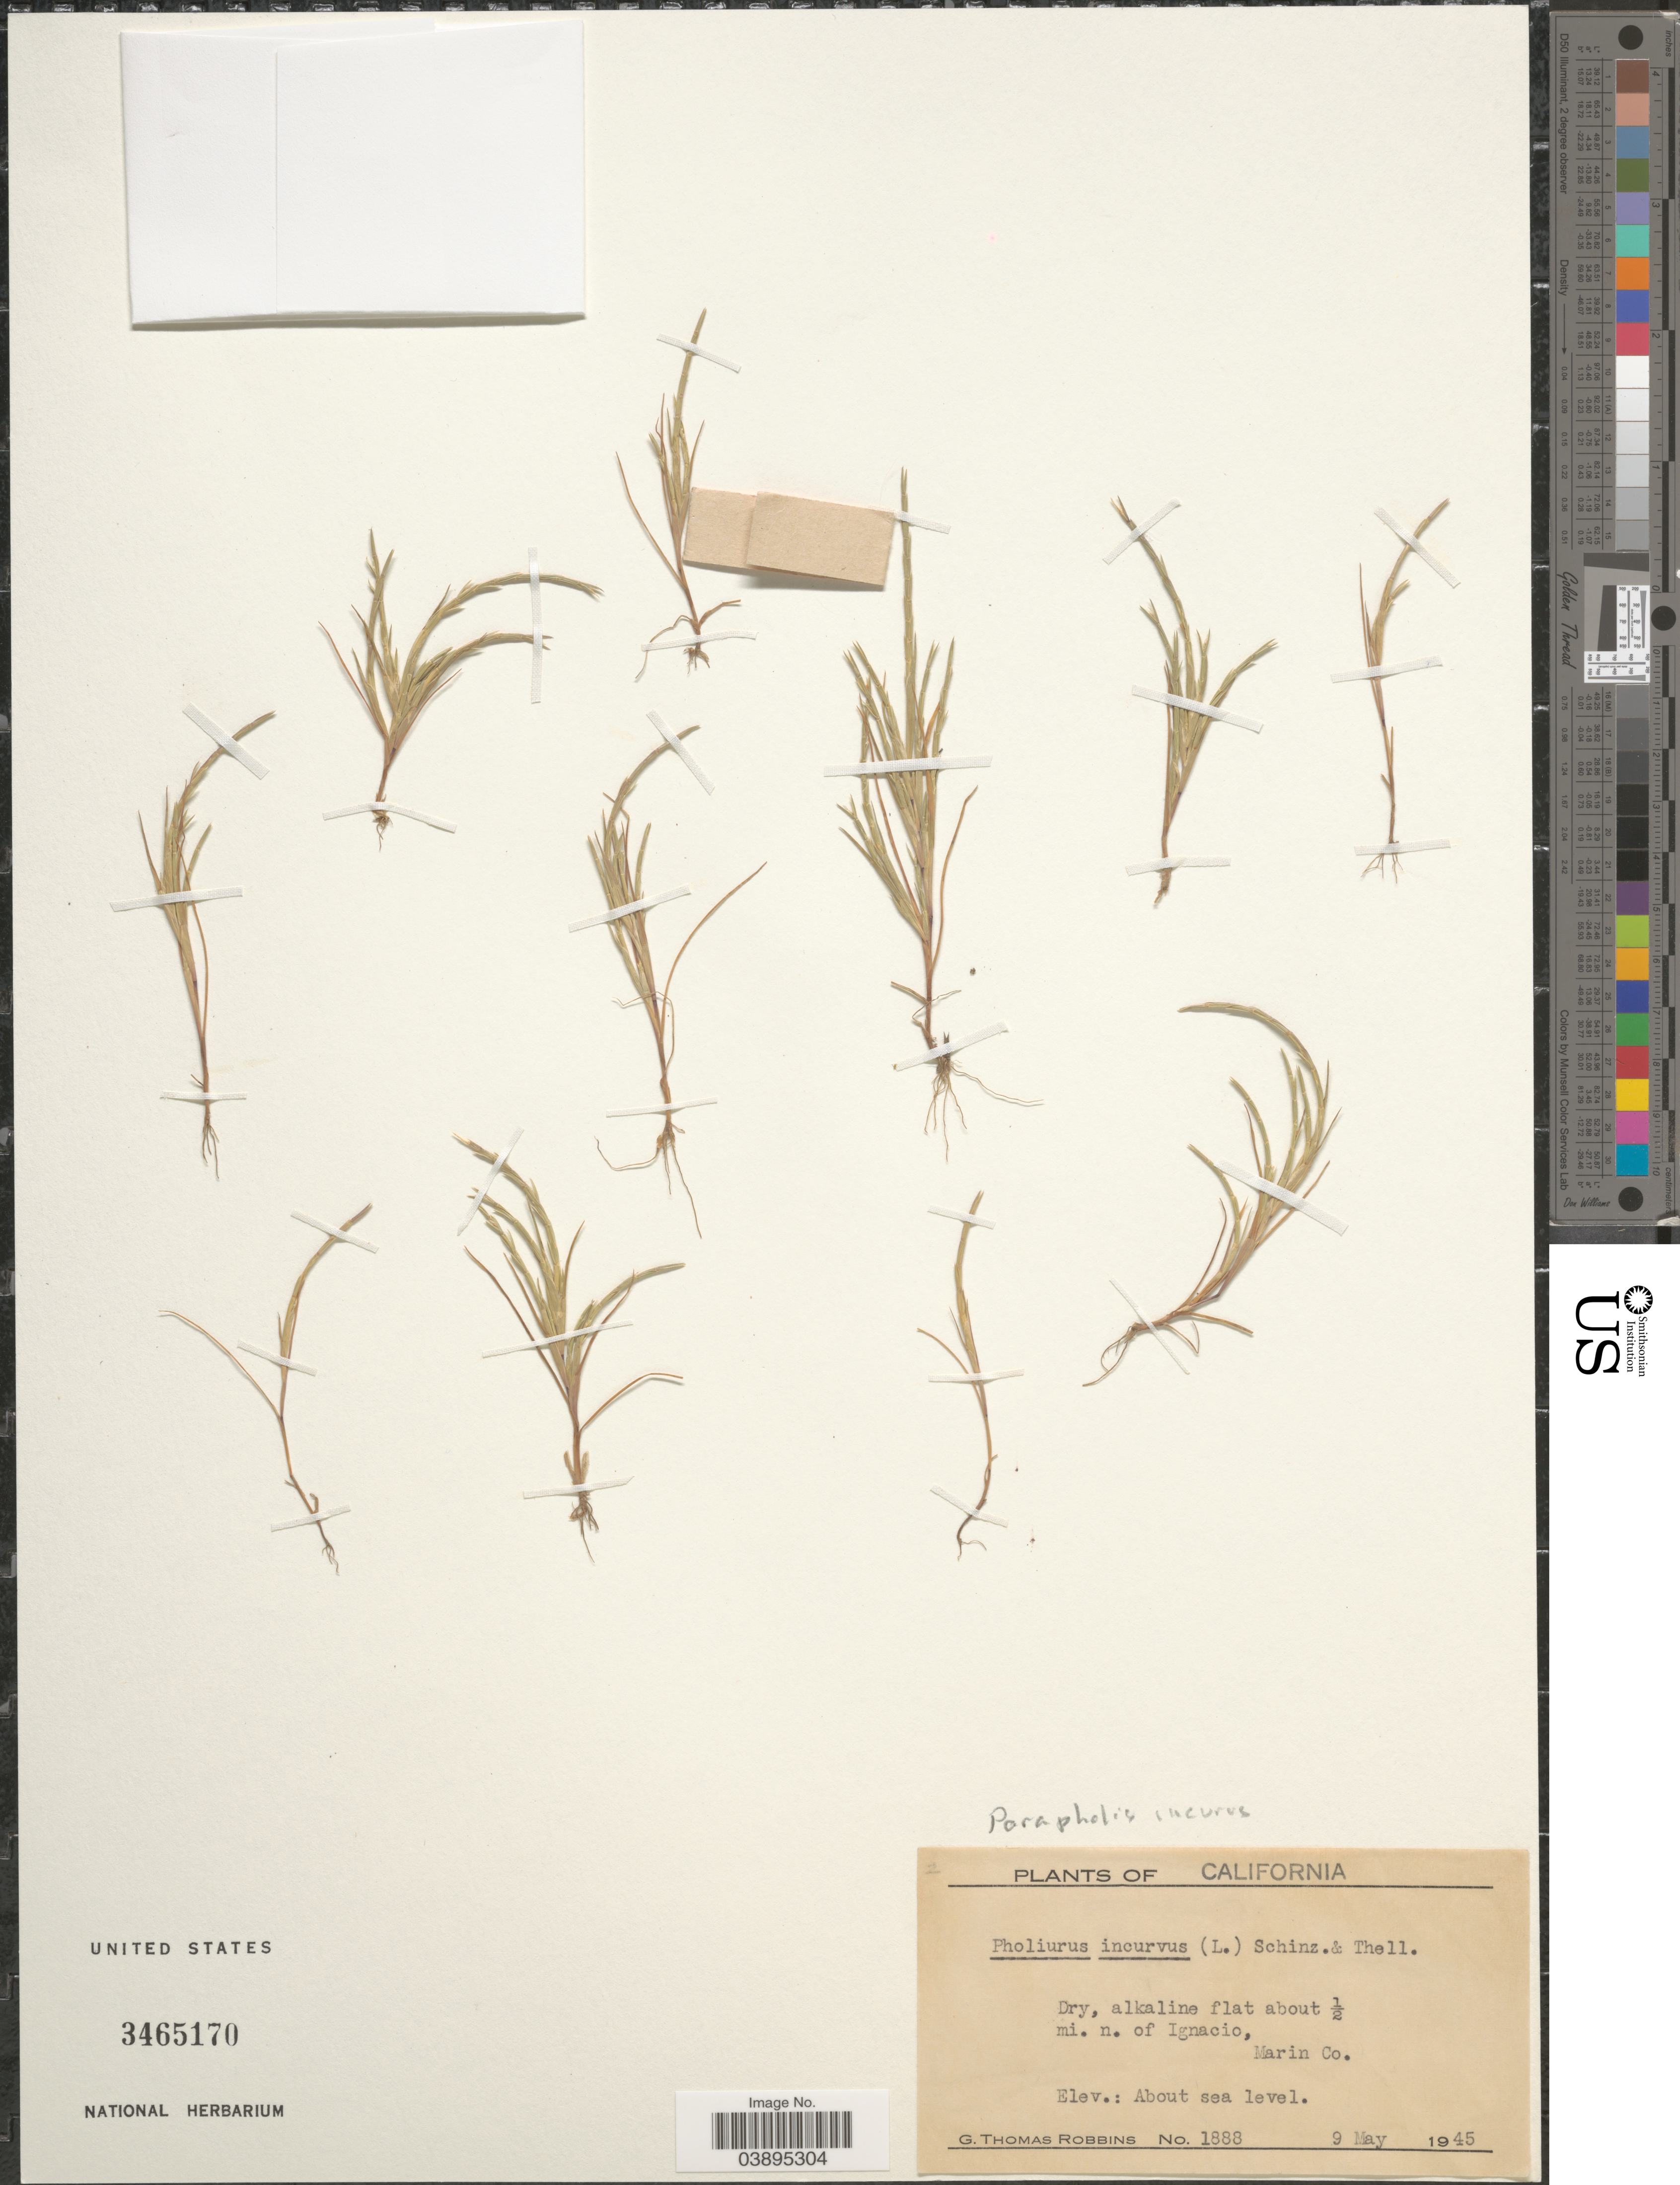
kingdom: Plantae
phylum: Tracheophyta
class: Liliopsida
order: Poales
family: Poaceae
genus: Parapholis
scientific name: Parapholis incurva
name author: (L.) C.E. Hubb.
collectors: G. T. Robbins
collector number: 1888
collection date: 1945-05-09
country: United States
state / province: California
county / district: Marin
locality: About ½ mi. n. of Ignacio, Marin Co.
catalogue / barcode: US 3465170